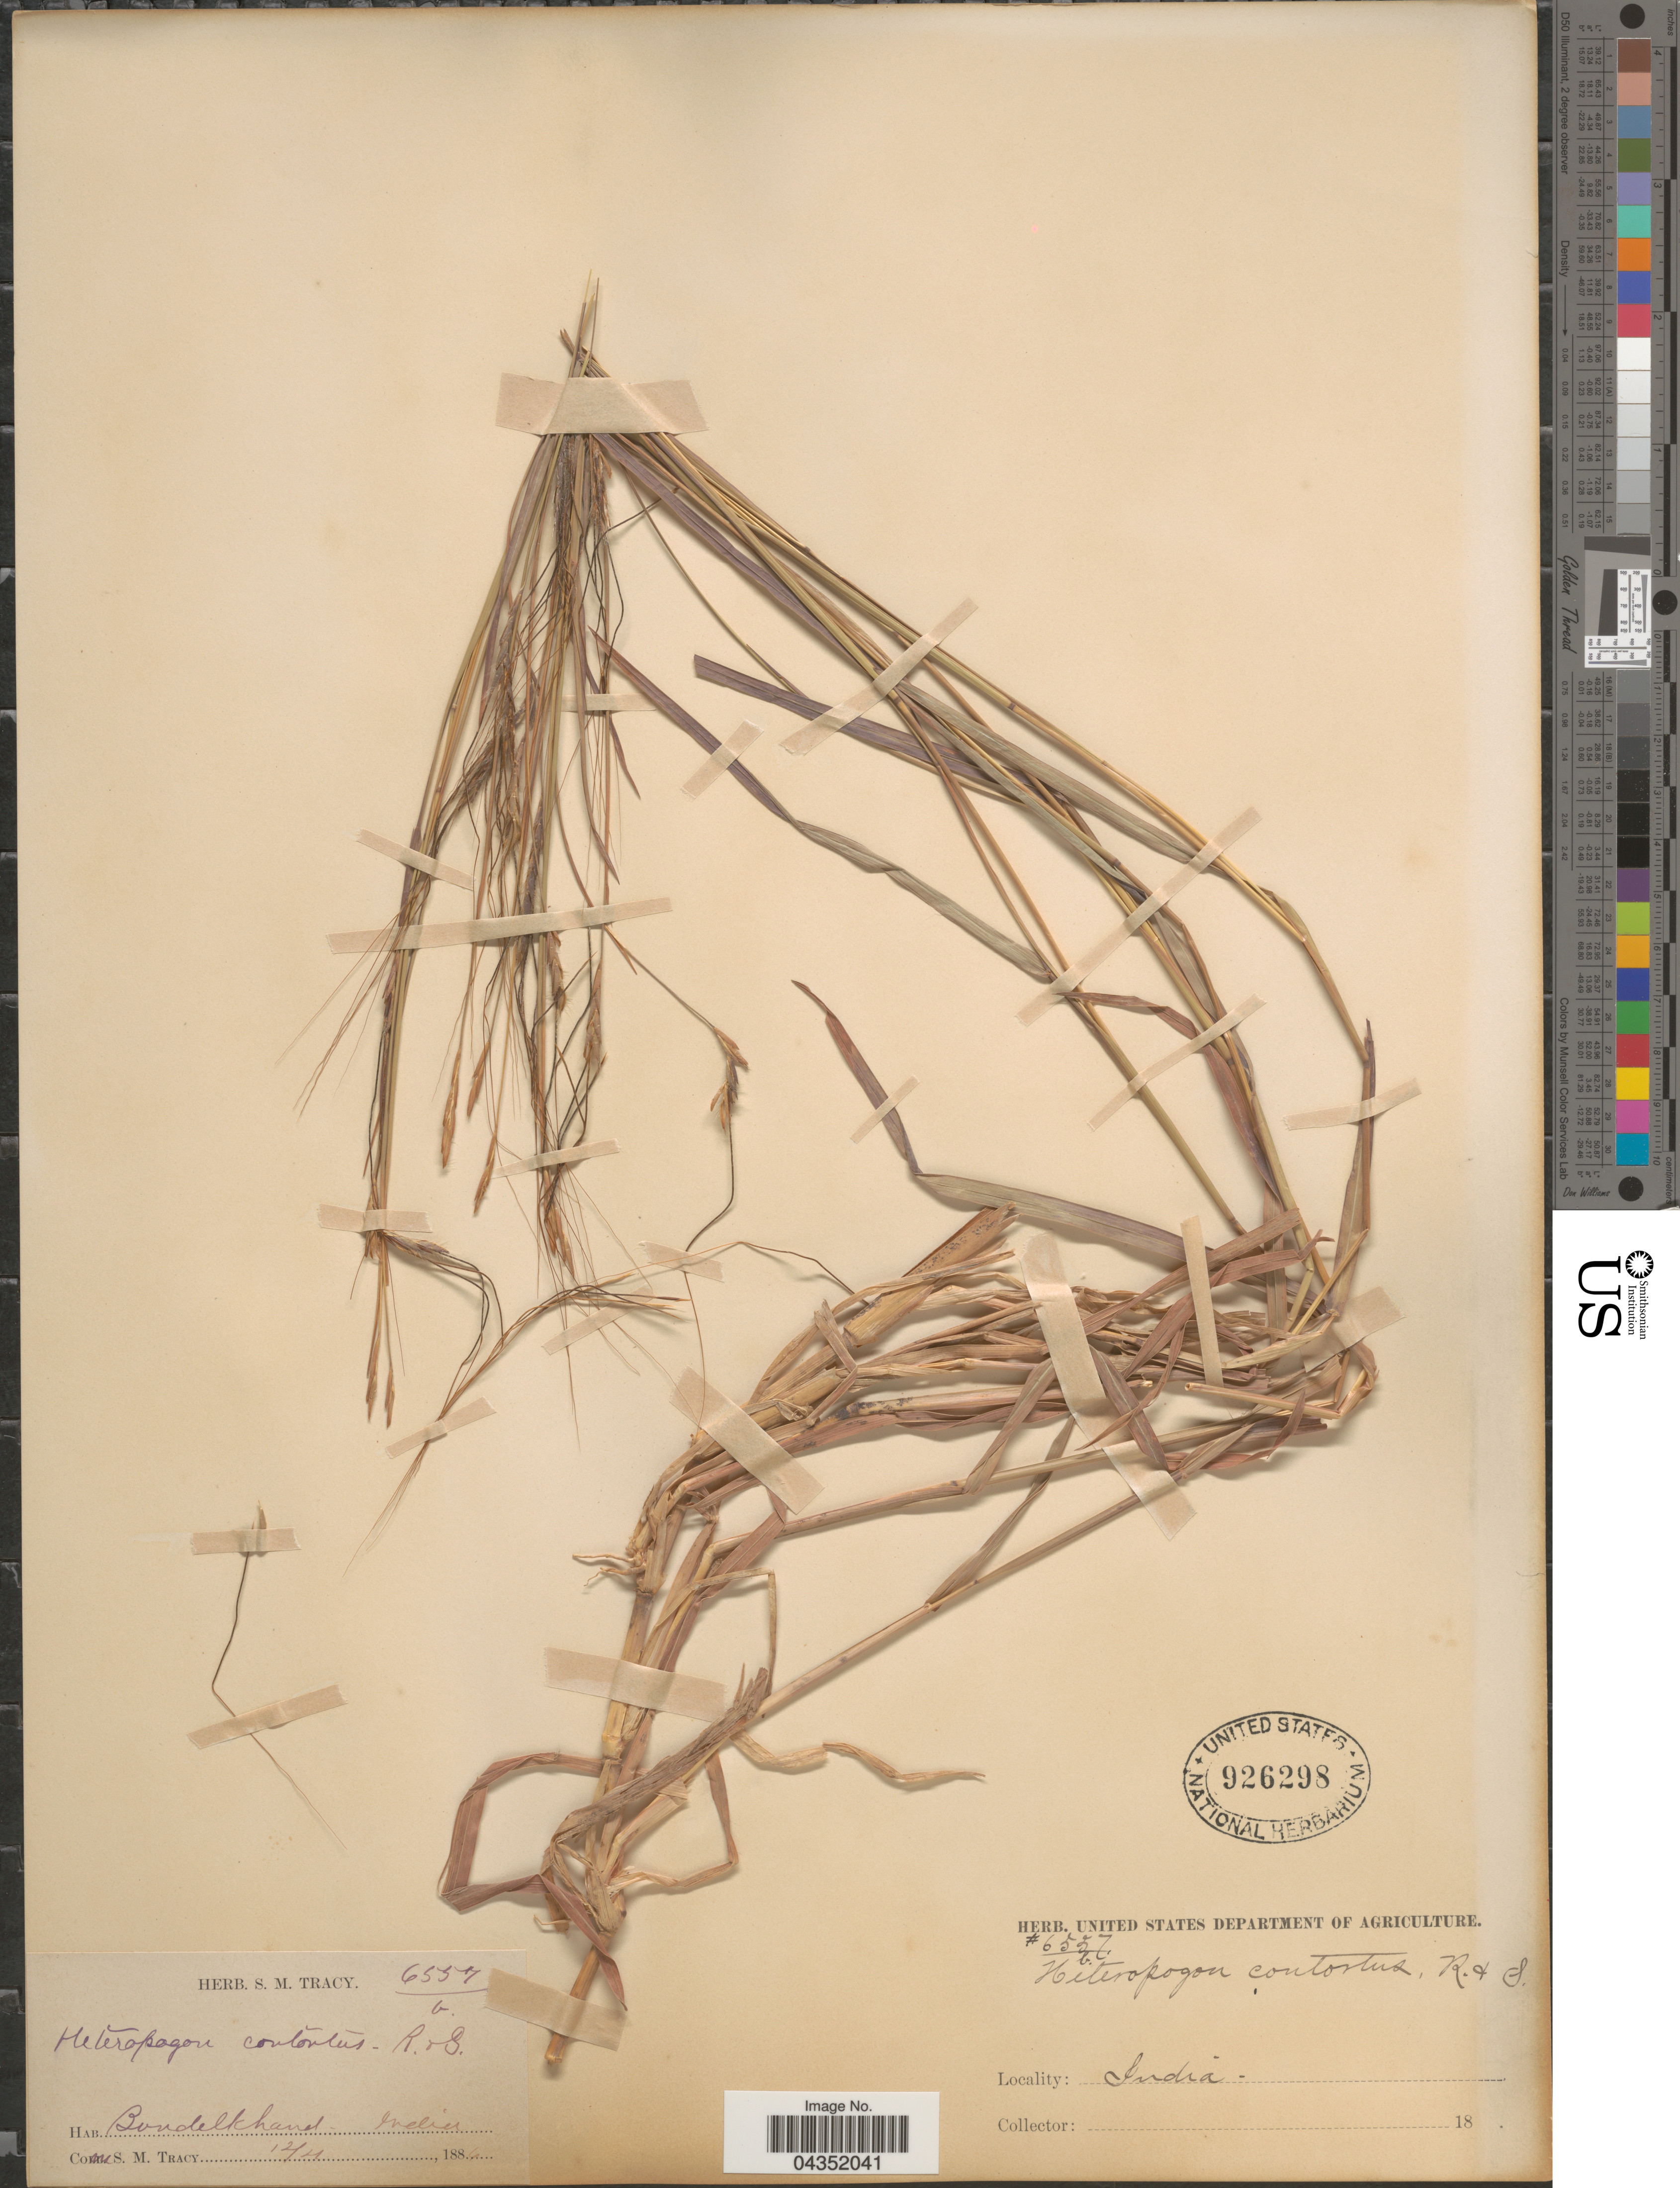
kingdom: Plantae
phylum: Tracheophyta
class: Liliopsida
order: Poales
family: Poaceae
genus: Heteropogon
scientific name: Heteropogon contortus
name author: (L.) P. Beauv. ex Roem. & Schult.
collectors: S. M. Tracy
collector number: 6557b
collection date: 1886-04-12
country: India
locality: Bondelkhand.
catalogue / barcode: US 926298